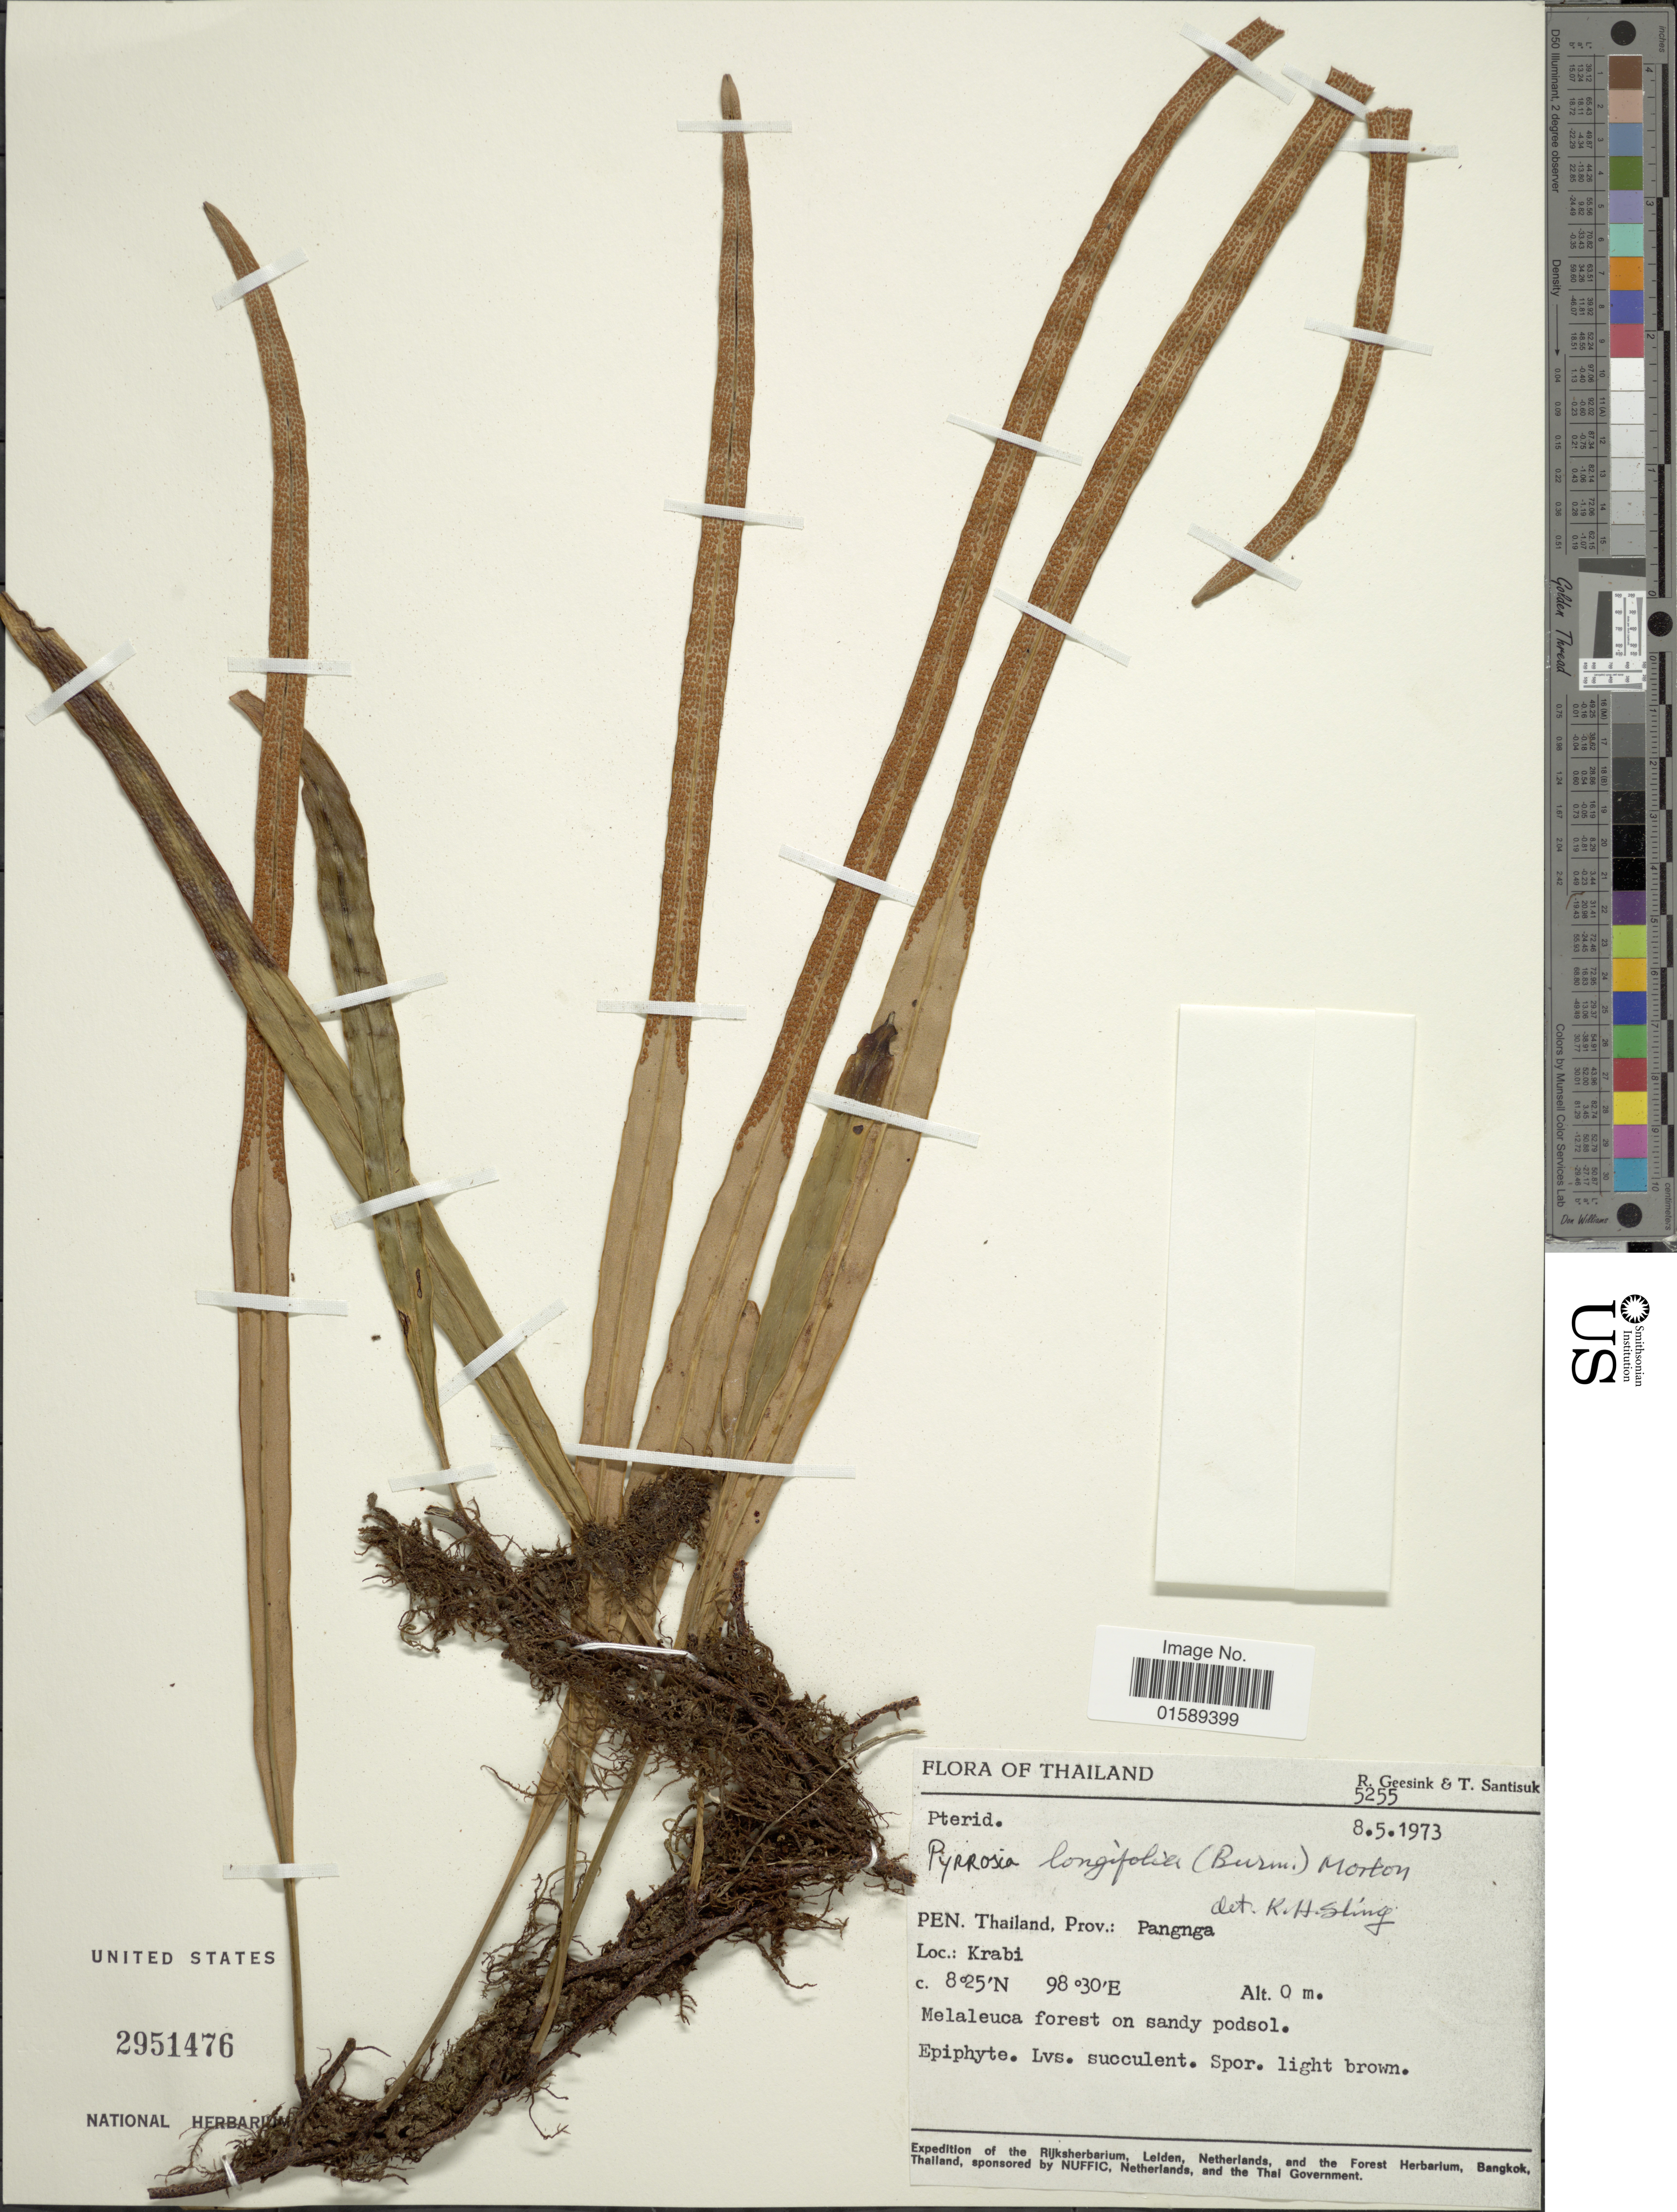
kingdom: Plantae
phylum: Tracheophyta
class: Polypodiopsida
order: Polypodiales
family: Polypodiaceae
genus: Pyrrosia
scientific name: Pyrrosia sp.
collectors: R. Geesink & T. Santisuk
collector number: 5255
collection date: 1973-05-08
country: Thailand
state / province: Krabi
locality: Thailand. Pen. Thailand, Prov.: Pangnga. Krabi.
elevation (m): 0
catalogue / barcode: US 2951476